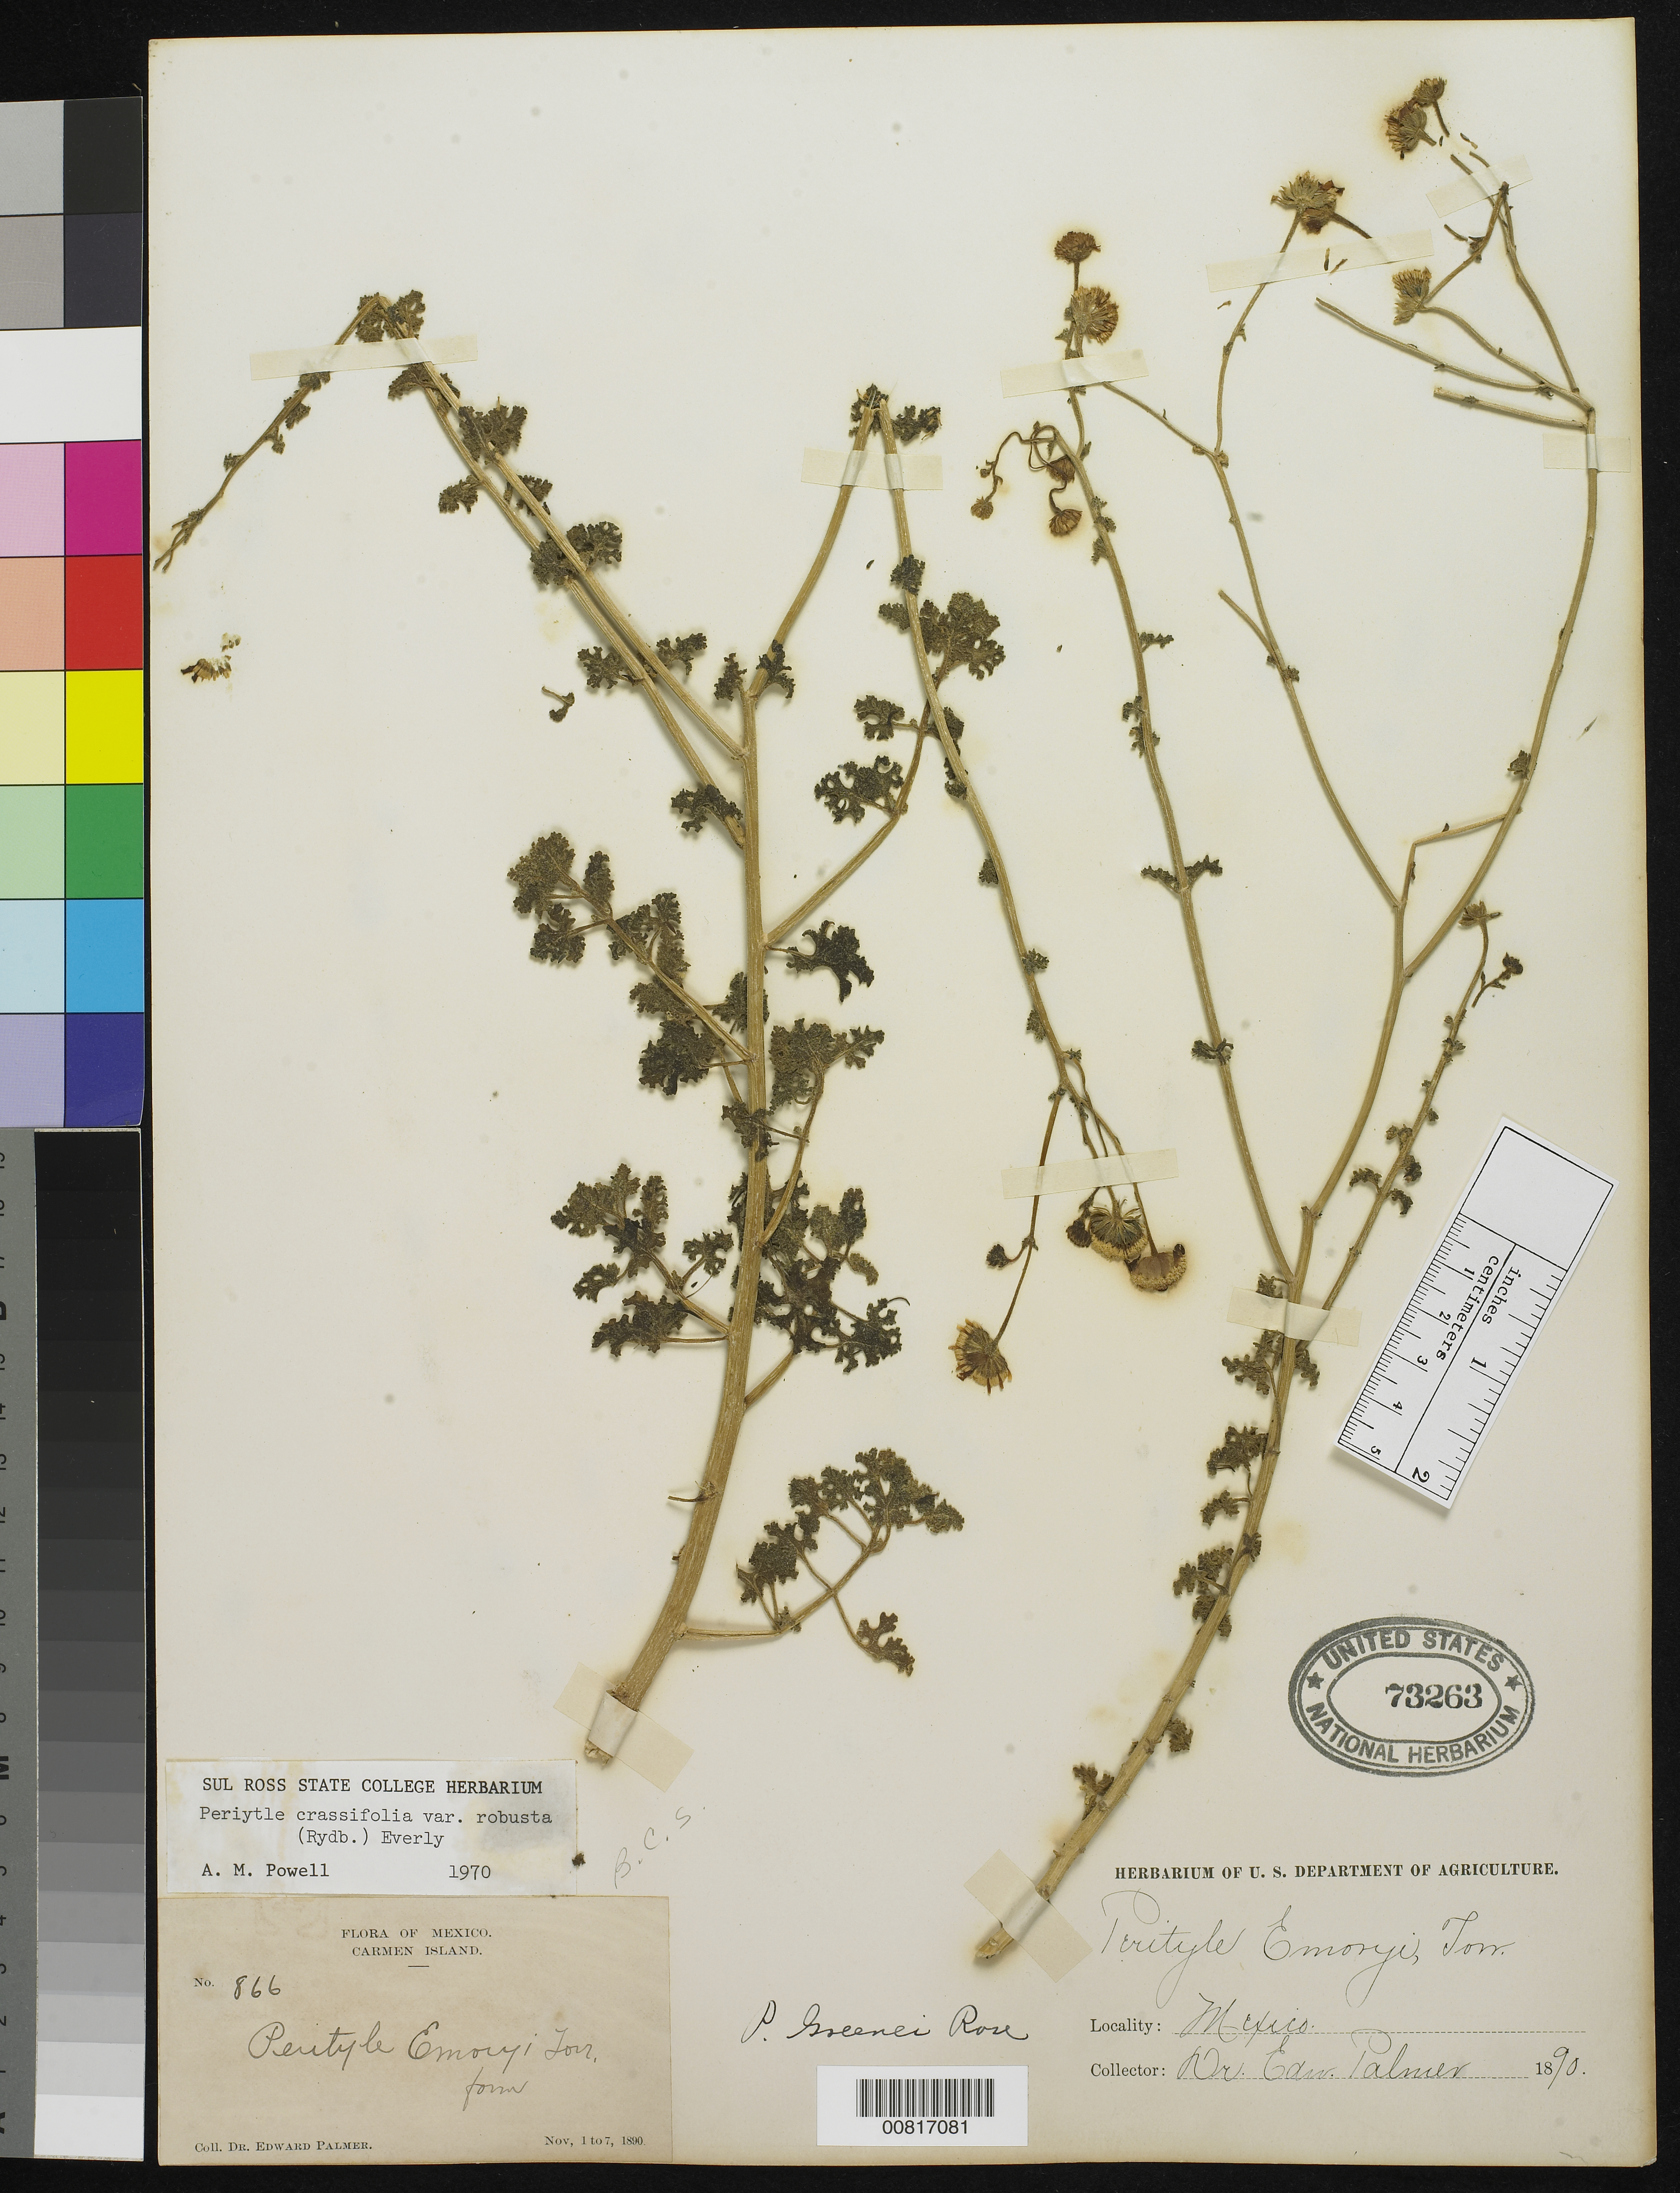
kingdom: Plantae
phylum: Tracheophyta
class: Magnoliopsida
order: Asterales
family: Asteraceae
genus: Perityle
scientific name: Perityle crassifolia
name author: Brandegee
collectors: E. Palmer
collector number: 866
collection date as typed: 01 Nov 1890 to 07 Nov 1890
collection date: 1890-11-01/1890-11-07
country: Mexico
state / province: Baja California Sur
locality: Carmen Island, Baja California Sur.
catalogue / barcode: US 73263